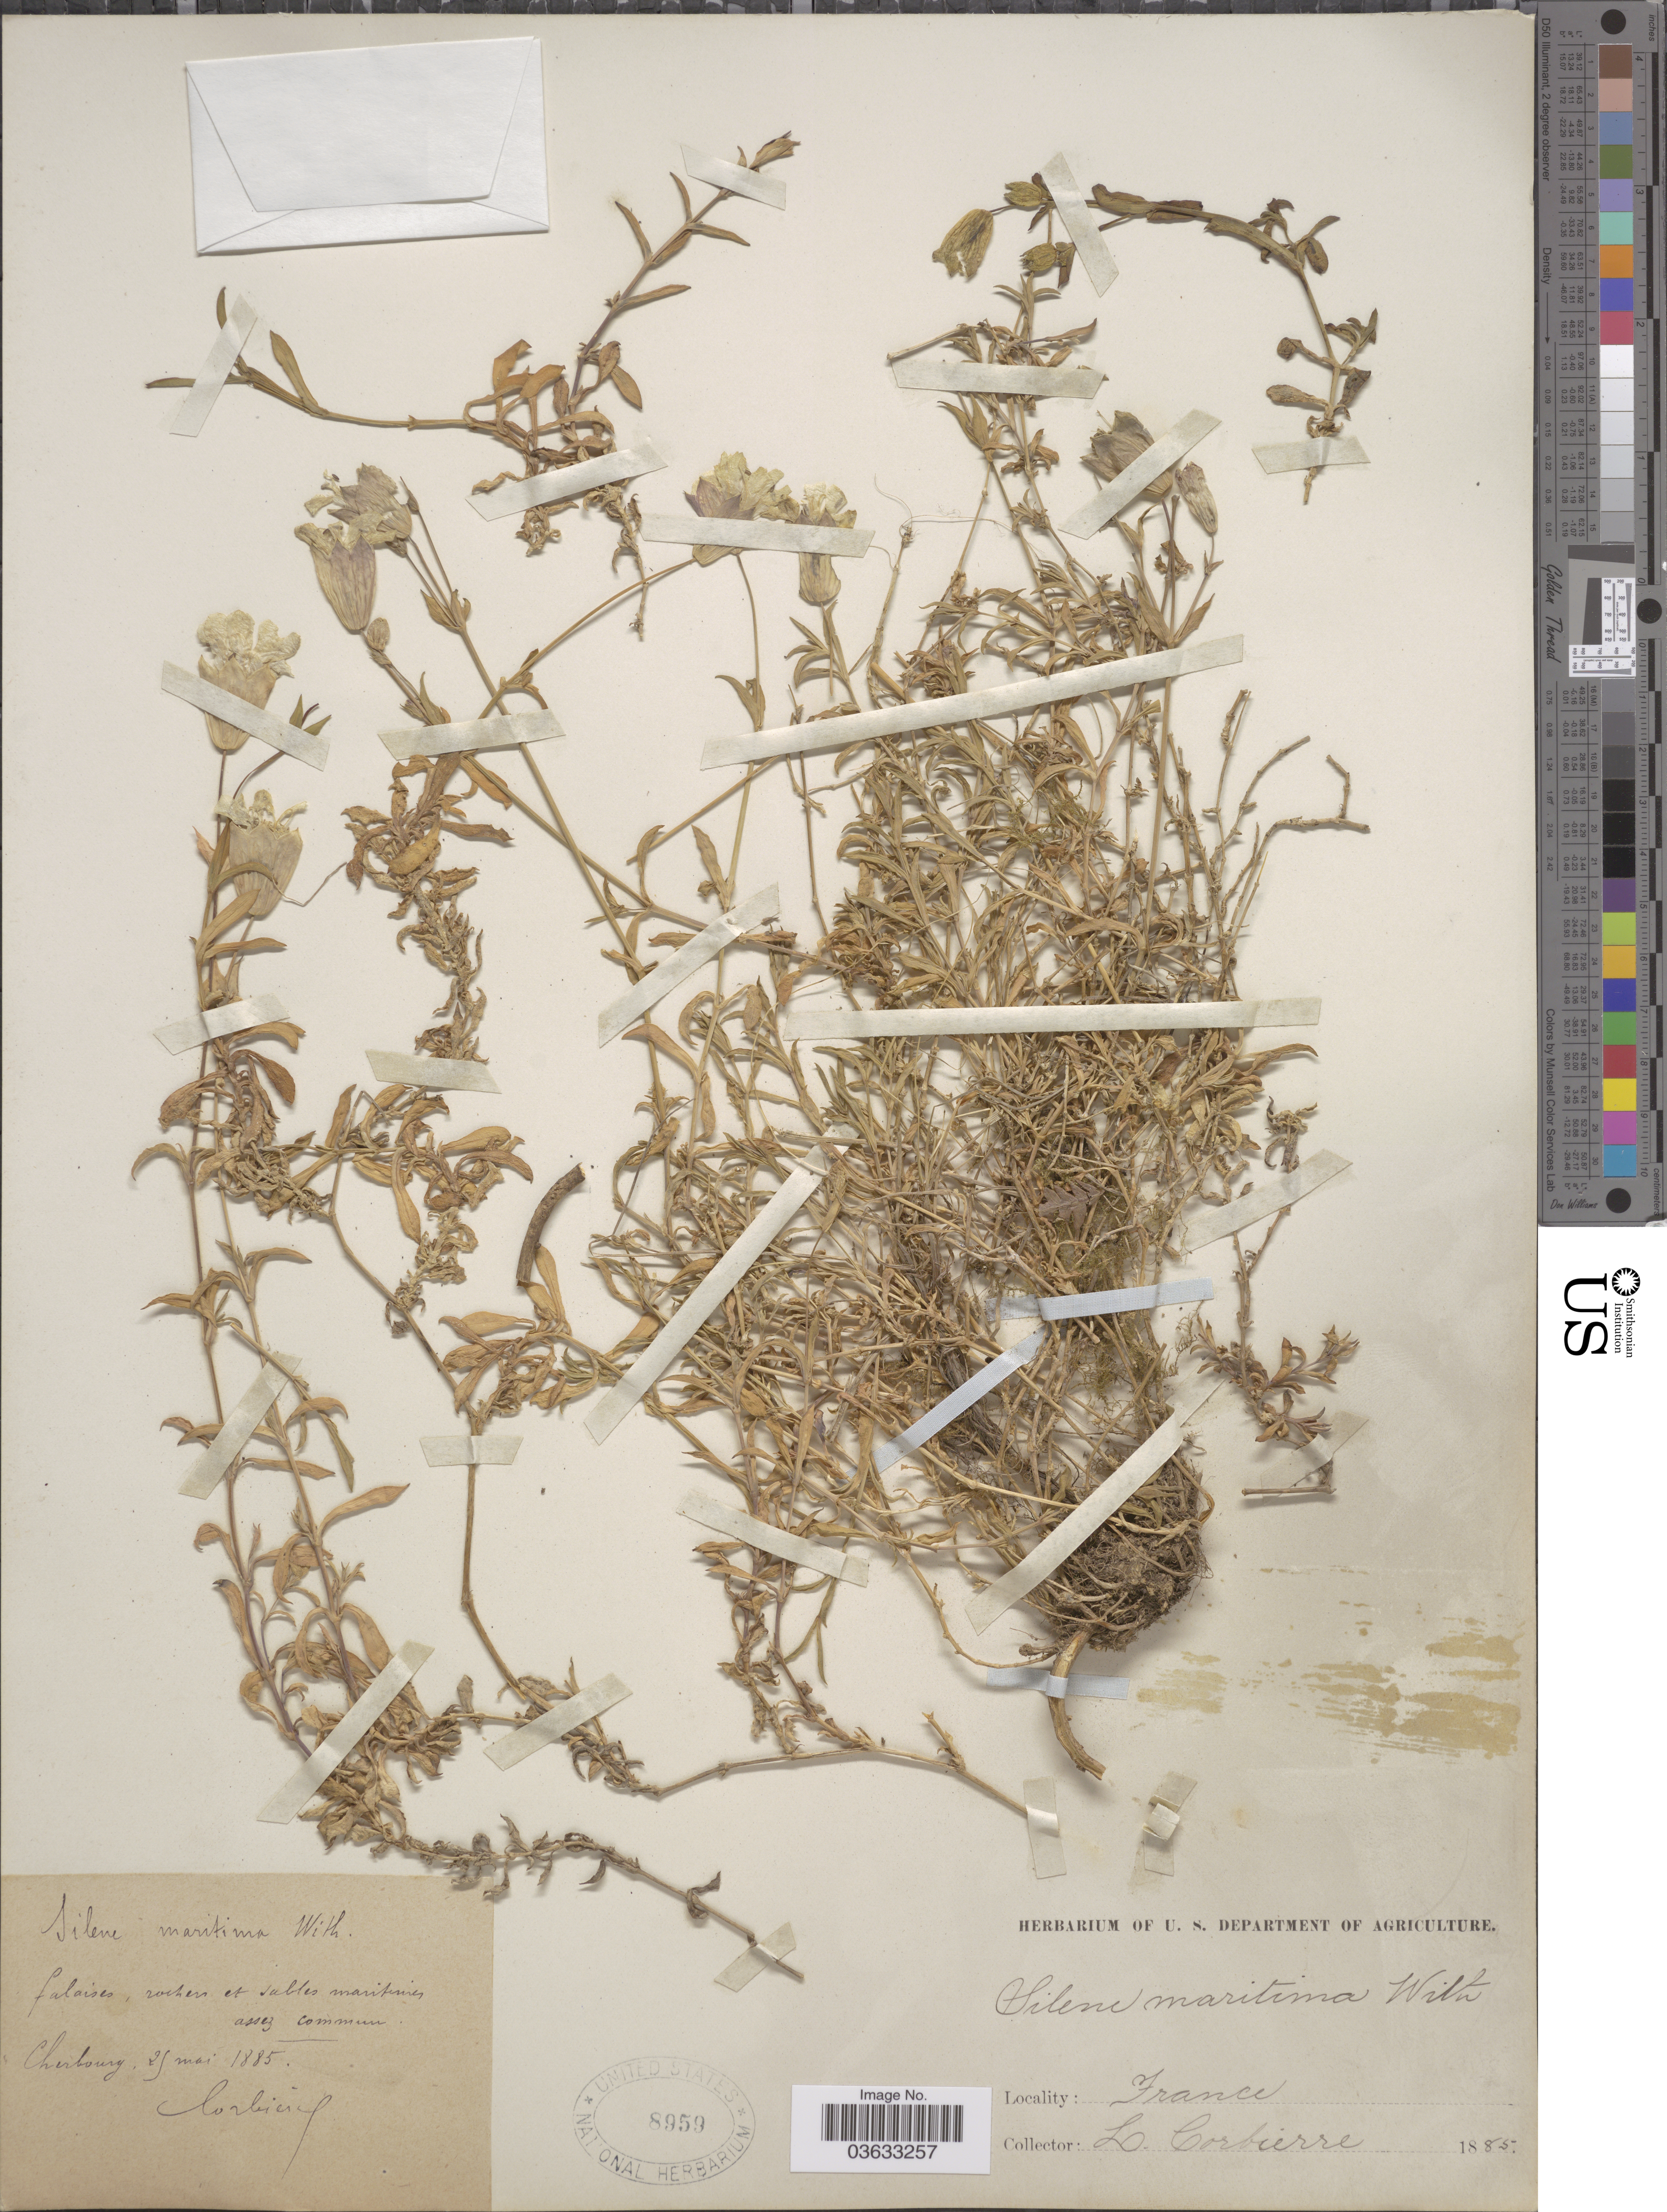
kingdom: Plantae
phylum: Tracheophyta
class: Magnoliopsida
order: Caryophyllales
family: Caryophyllaceae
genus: Silene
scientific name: Silene maritima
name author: With.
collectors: L. Corbierre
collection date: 1885-05-25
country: France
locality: Cherbourg.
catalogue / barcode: US 8959